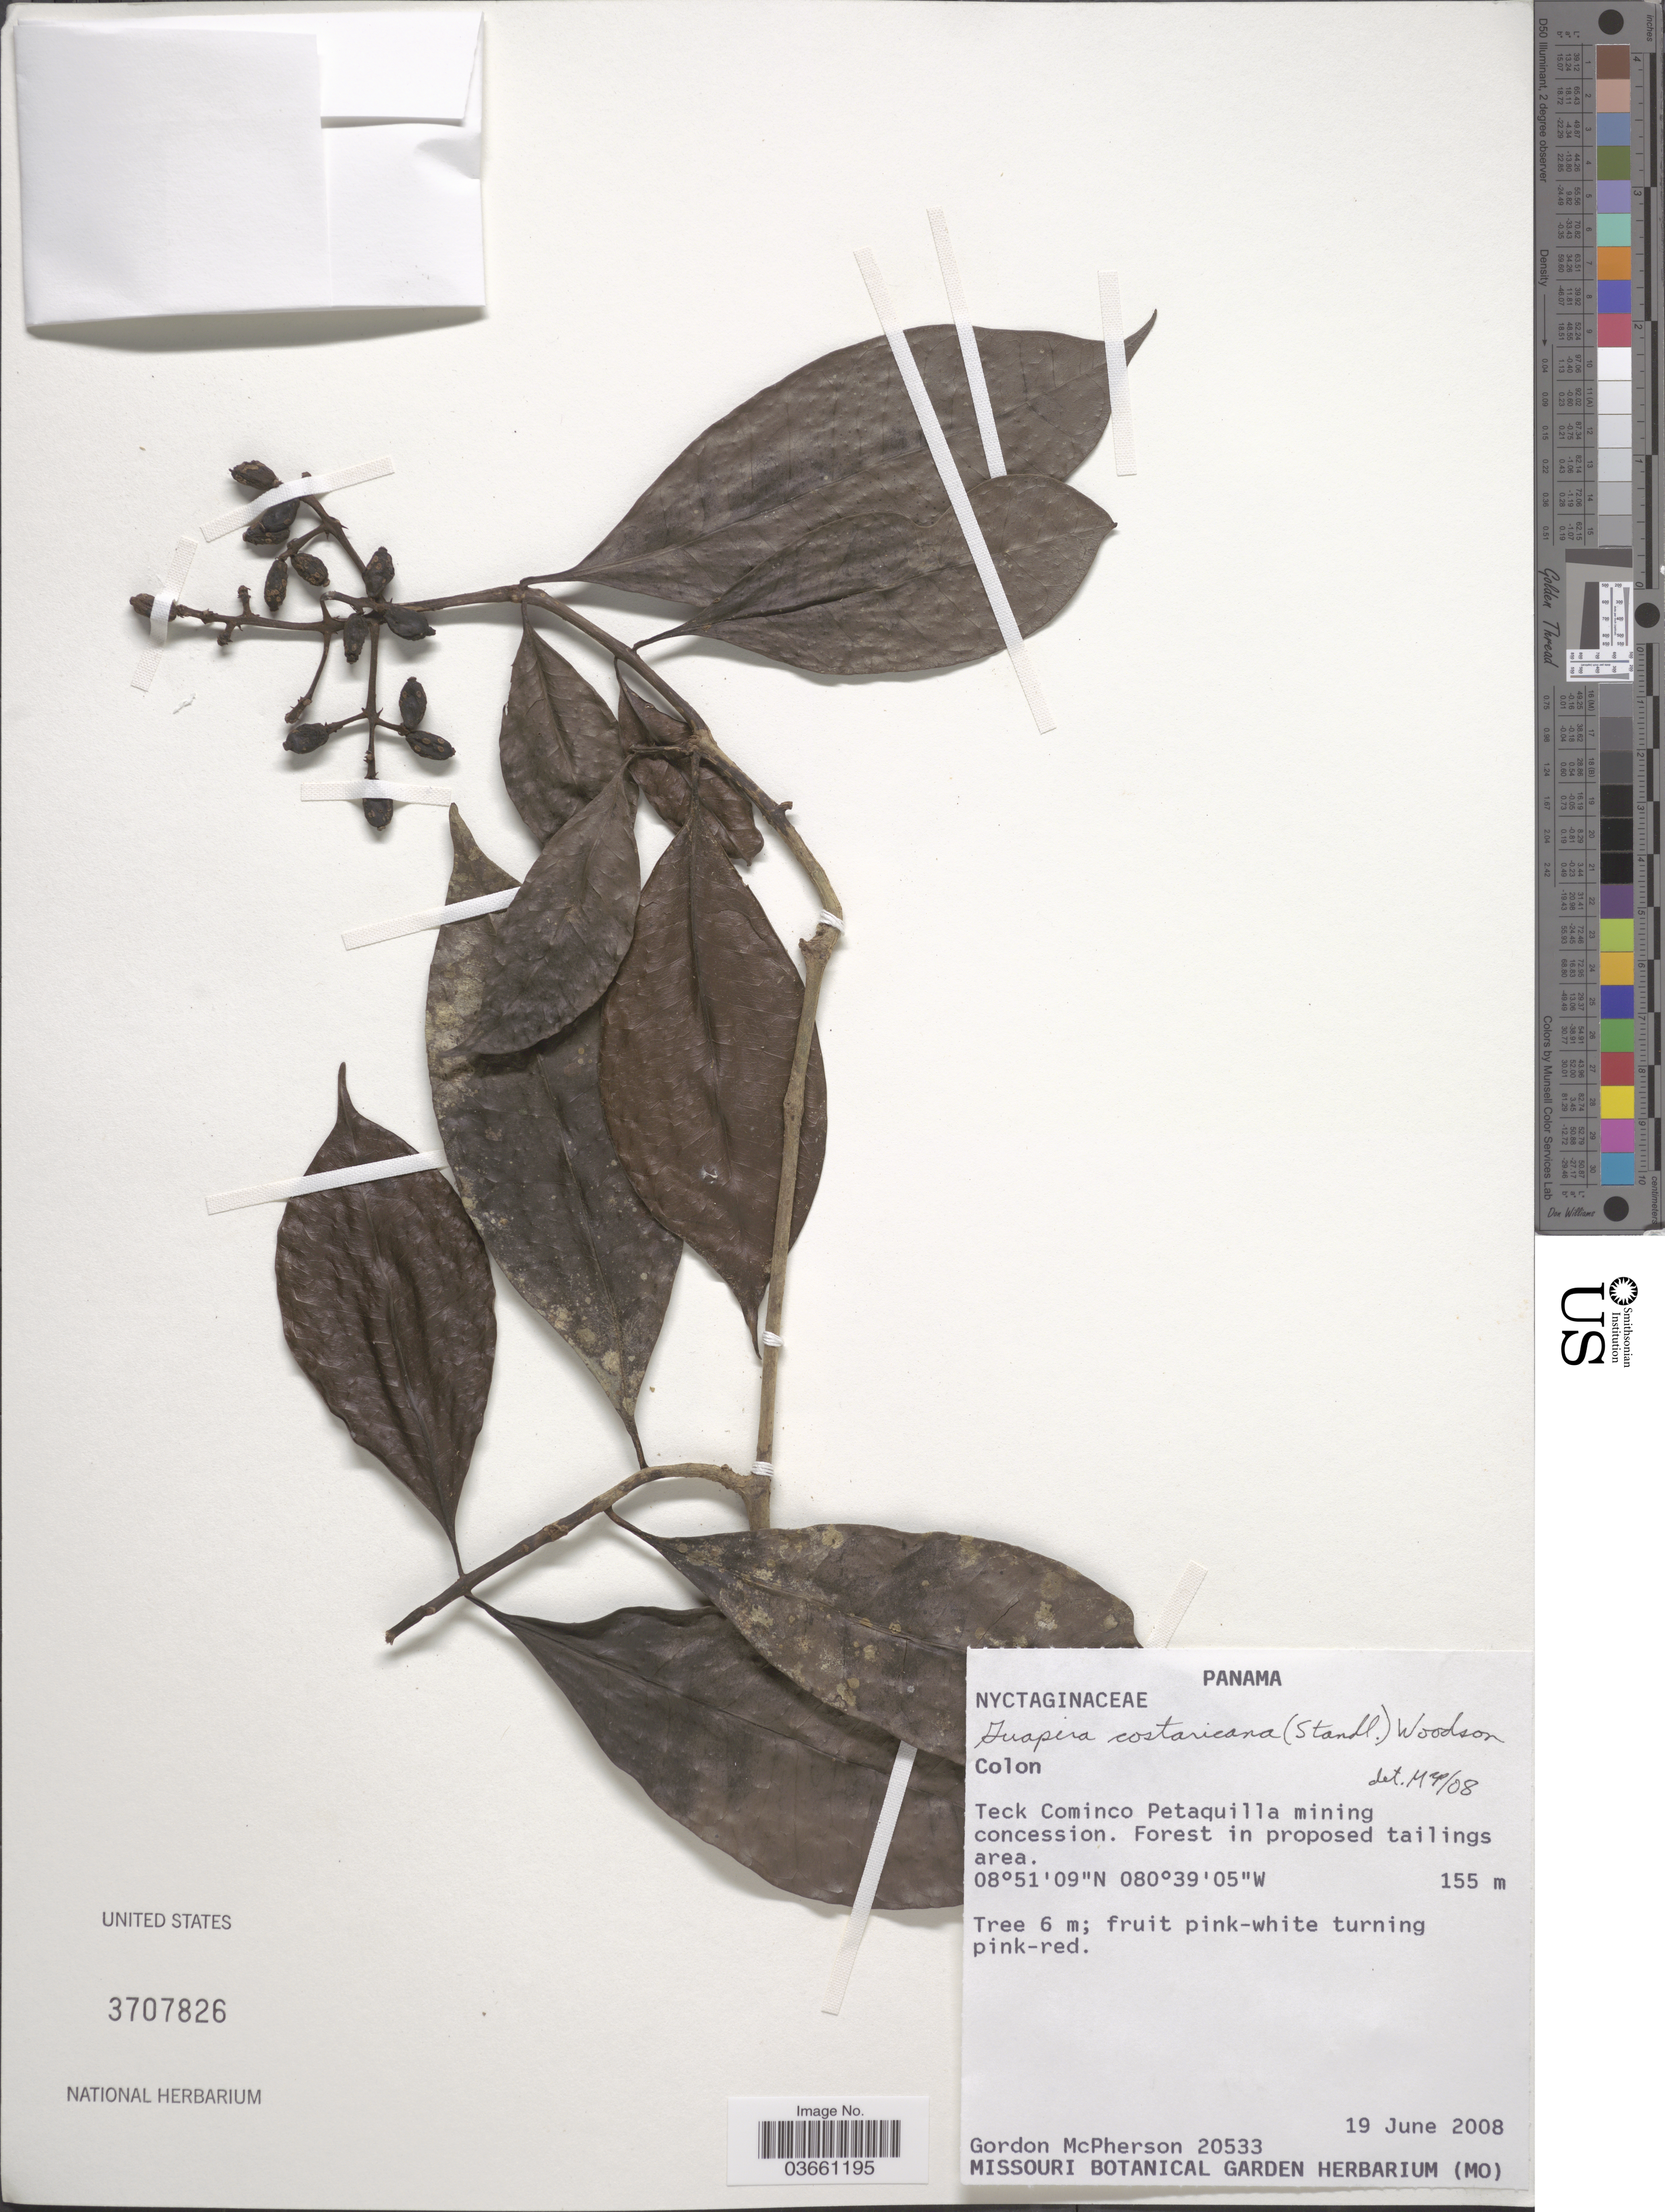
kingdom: Plantae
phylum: Tracheophyta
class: Magnoliopsida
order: Caryophyllales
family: Nyctaginaceae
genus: Guapira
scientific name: Guapira costaricana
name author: (Standl.) Woodson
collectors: G. McPherson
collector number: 20533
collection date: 2008-06-19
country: Panama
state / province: Colón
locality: Teck Cominco Petaquilla mining concession.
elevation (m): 155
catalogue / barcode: US 3707826